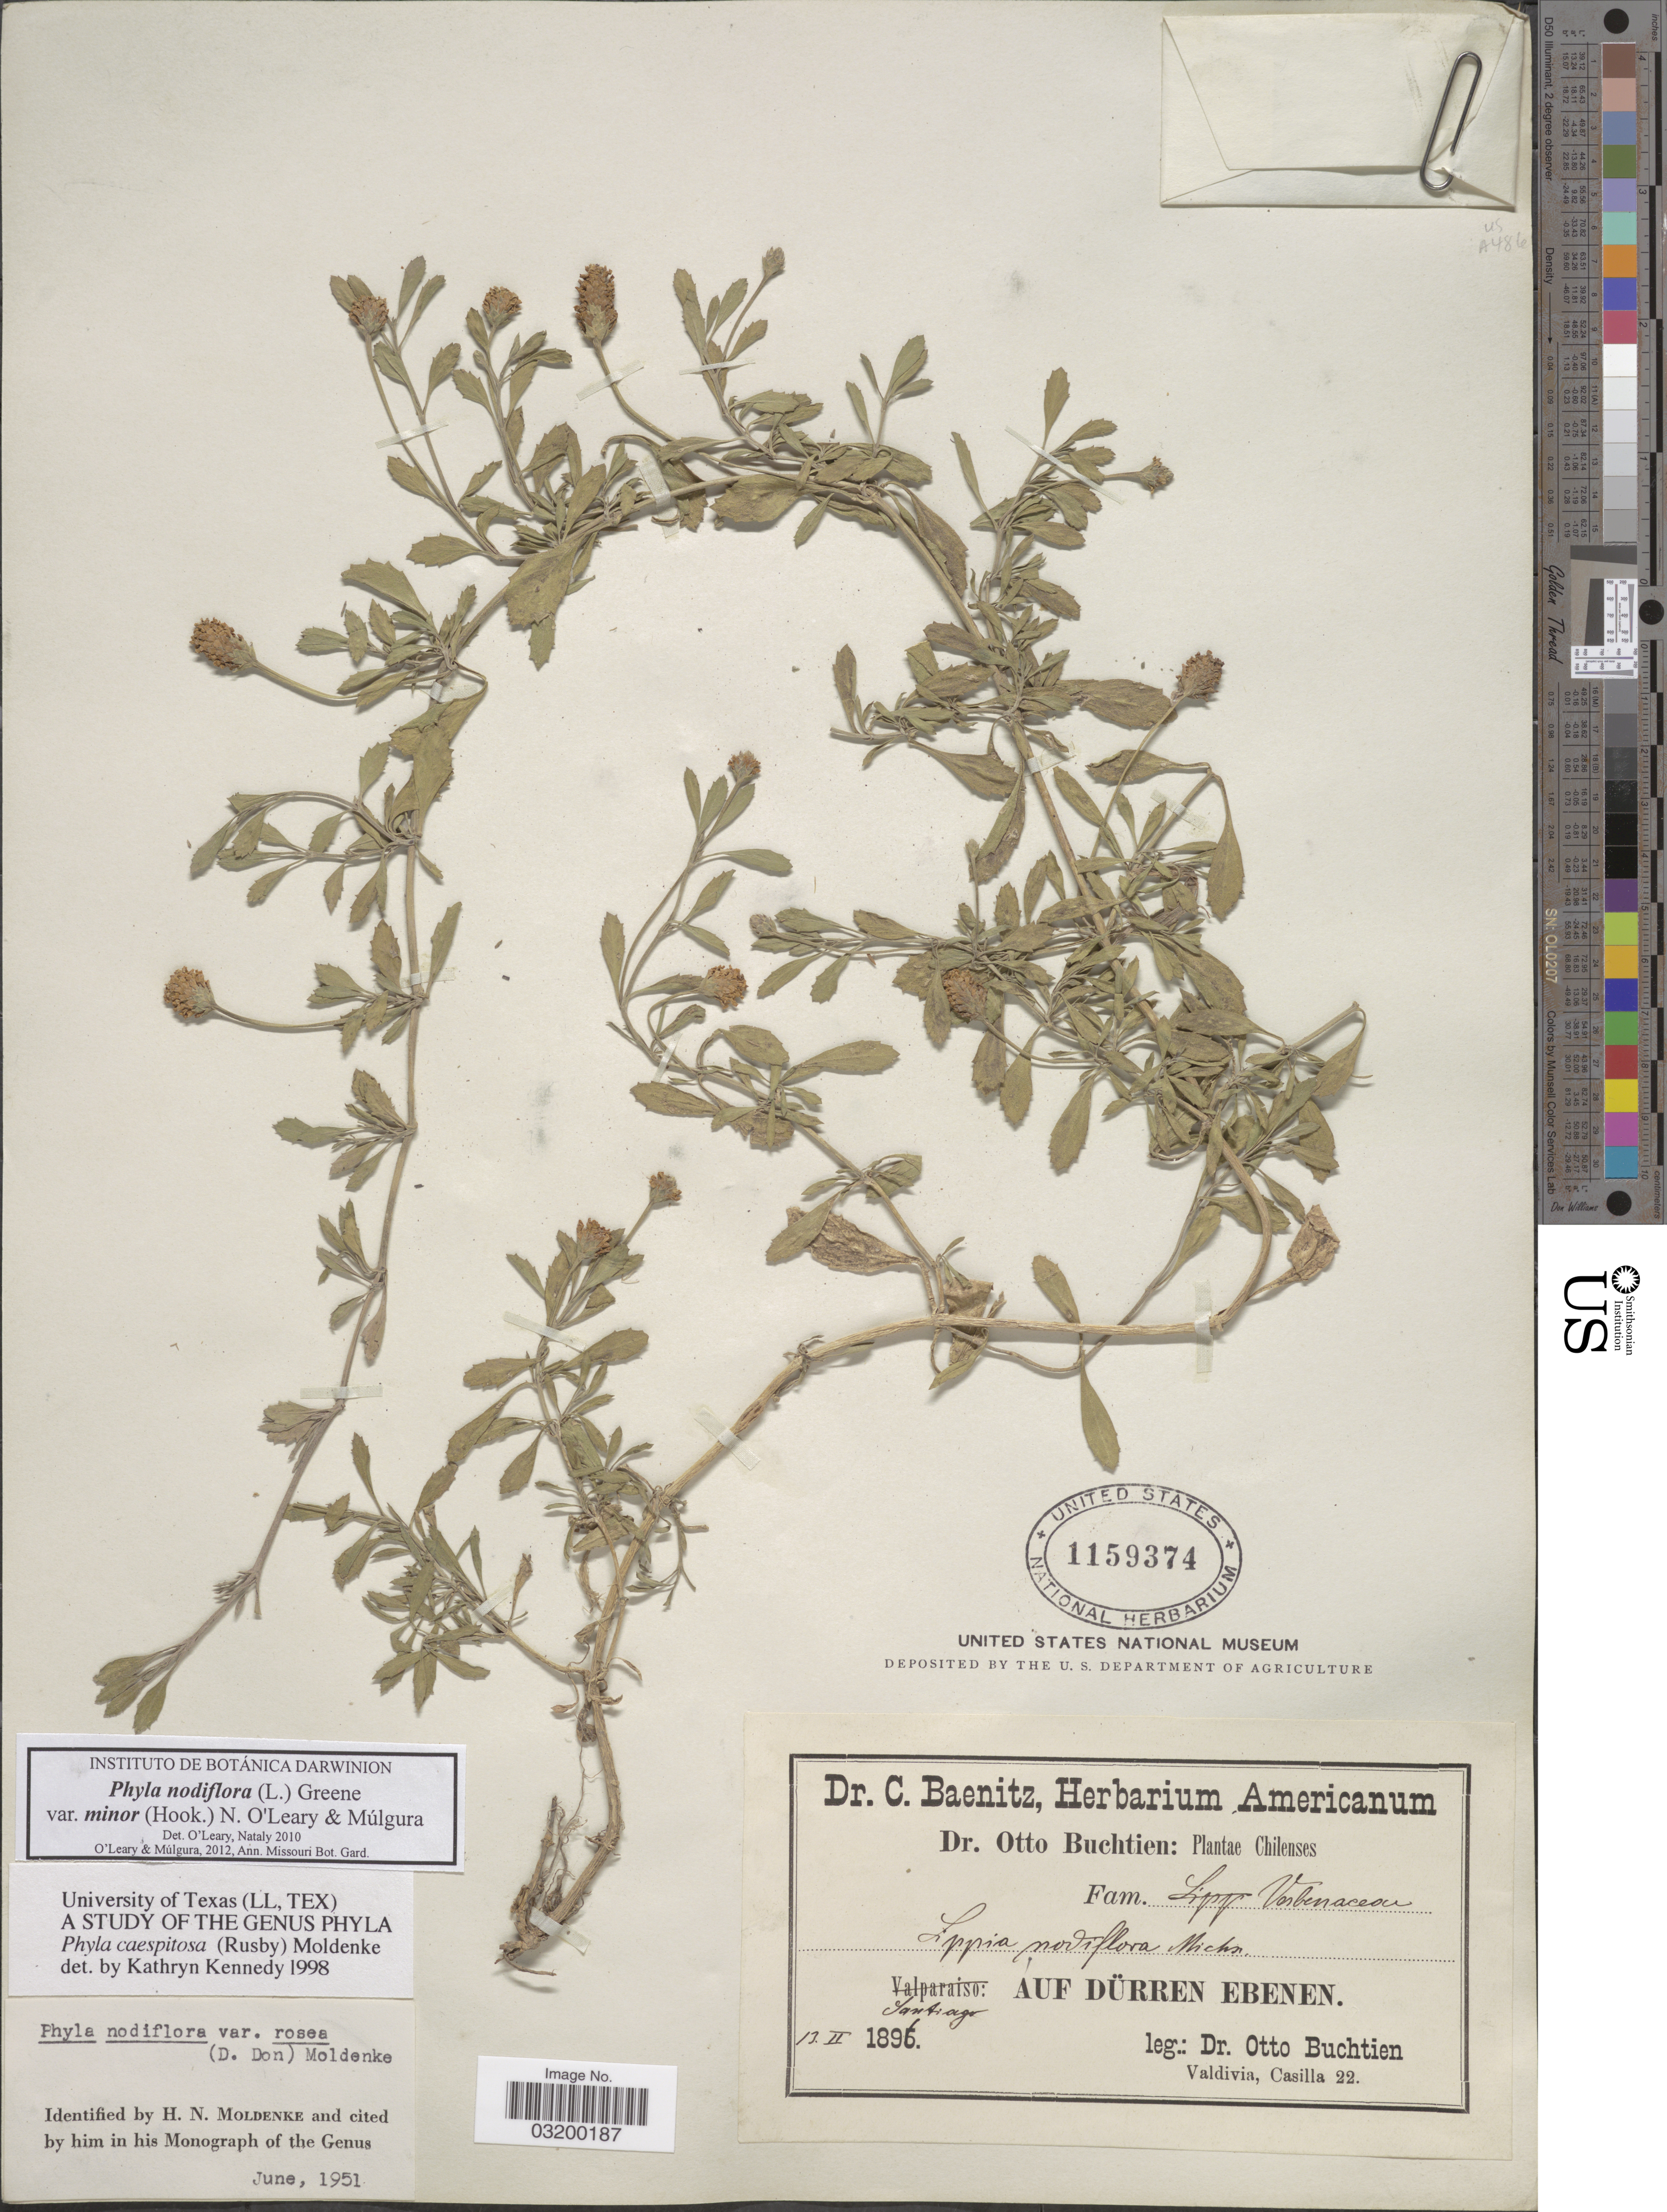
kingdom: Plantae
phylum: Tracheophyta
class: Magnoliopsida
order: Lamiales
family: Verbenaceae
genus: Phyla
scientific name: Phyla nodiflora var. minor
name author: (Hook.) N. O'Leary & Mulgura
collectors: O. Buchtien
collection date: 1896-02-13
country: Chile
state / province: Región Metropolitana (RM)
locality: Santiago: Auf Dürren Ebenen.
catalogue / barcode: US 1159374